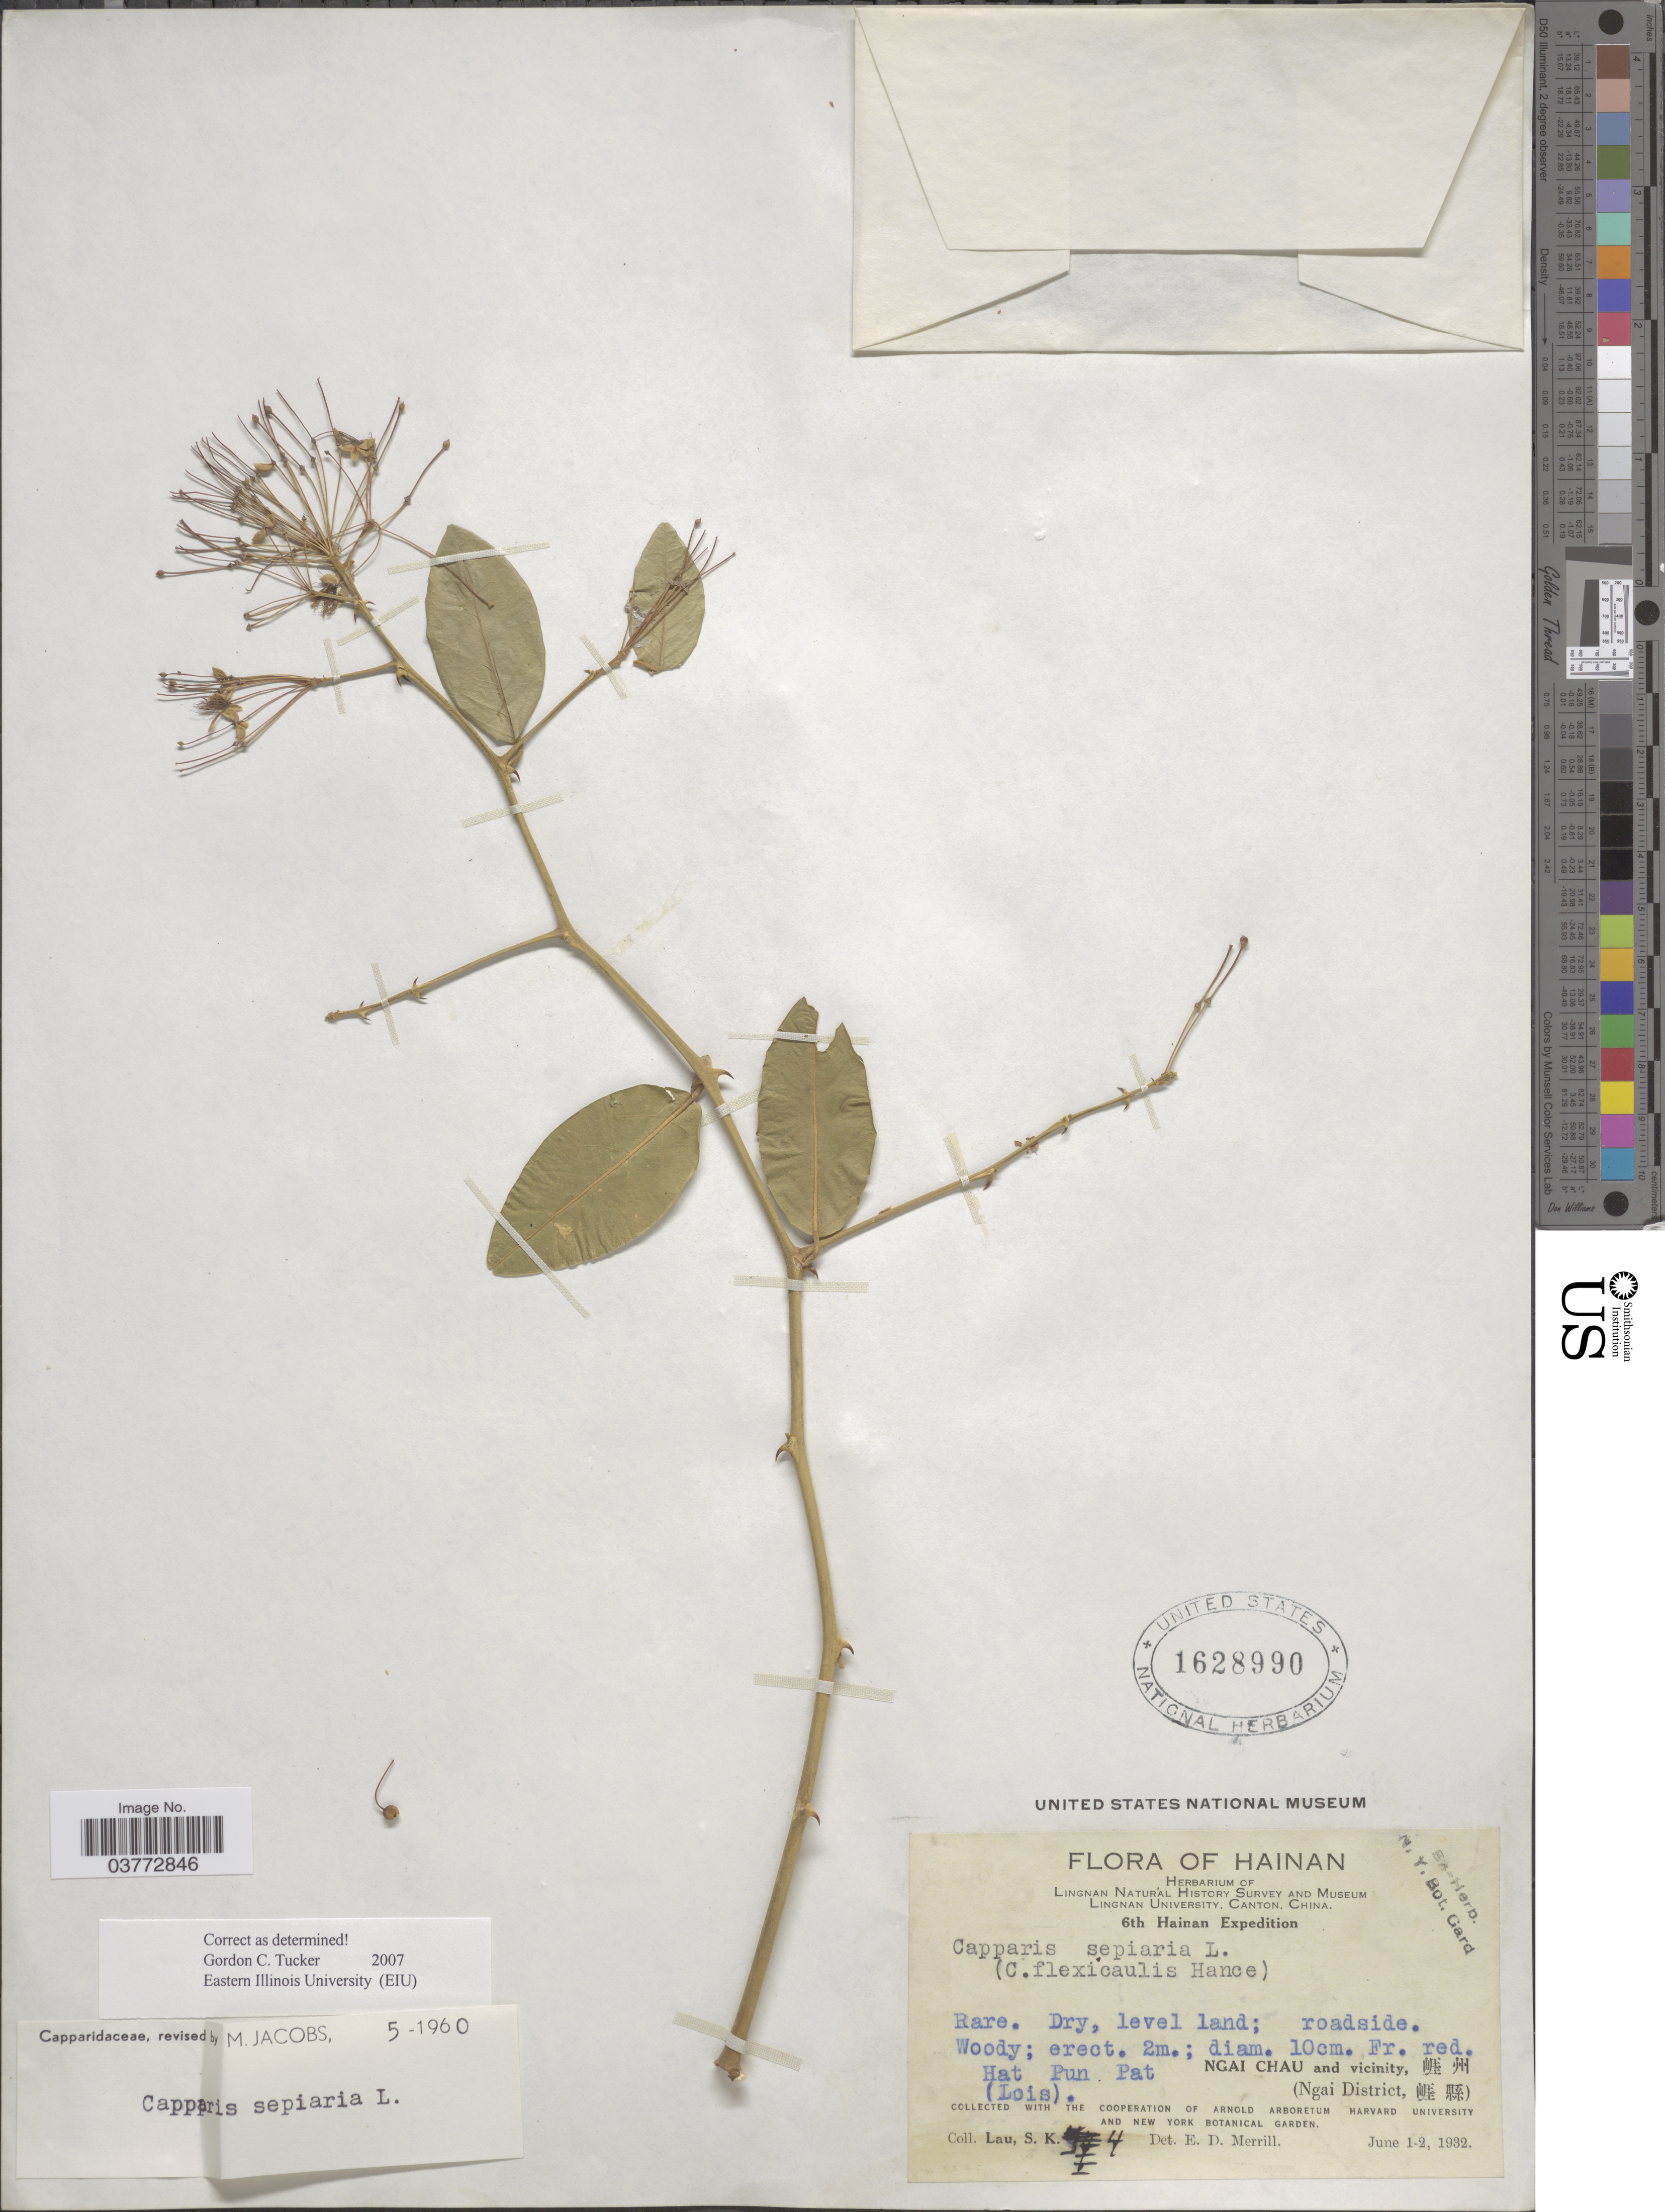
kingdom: Plantae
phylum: Tracheophyta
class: Magnoliopsida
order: Brassicales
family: Capparaceae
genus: Capparis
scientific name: Capparis sepiaria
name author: L.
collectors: S. K. Lau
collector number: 4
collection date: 1932-06-01/1932-06-02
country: China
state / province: Hainan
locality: Hat Pun Pat (Lois). Ngai Chau and vicinity. (Ngai District).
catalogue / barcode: US 1628990